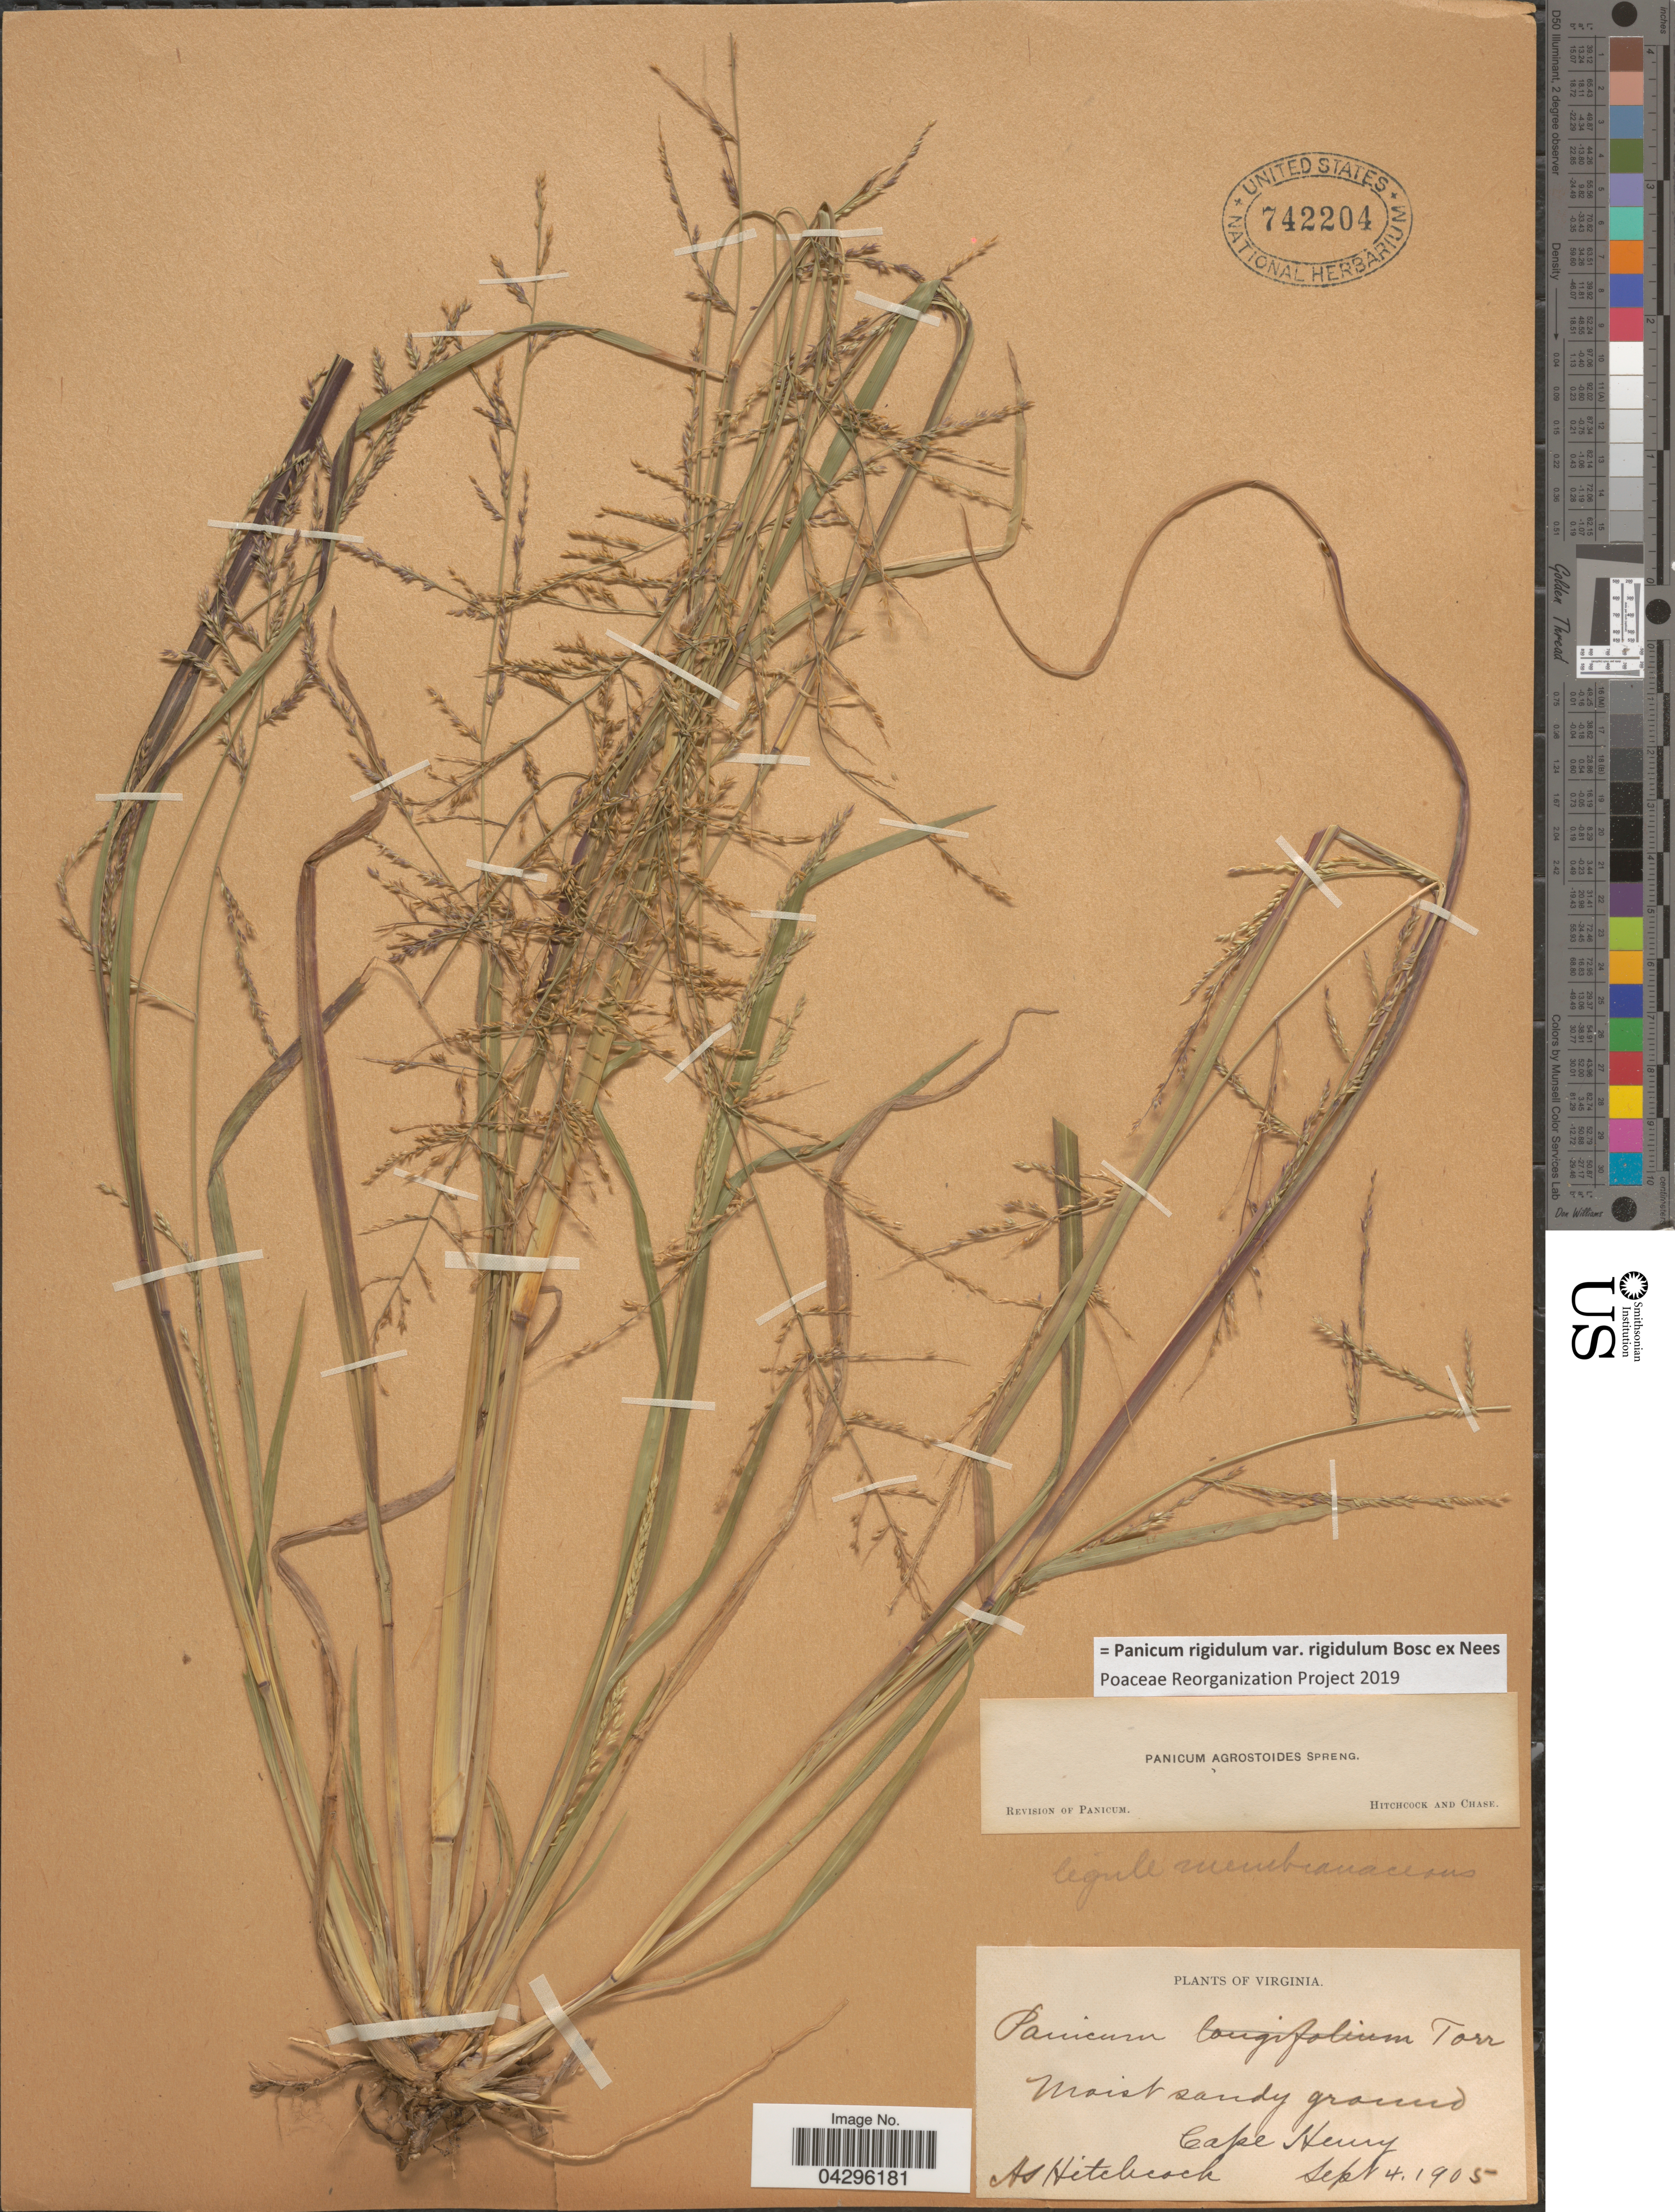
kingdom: Plantae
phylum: Tracheophyta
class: Liliopsida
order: Poales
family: Poaceae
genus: Panicum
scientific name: Panicum rigidulum var. rigidulum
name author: Bosc ex Nees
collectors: A. S. Hitchcock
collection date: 1905-09-04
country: United States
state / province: Virginia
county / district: City of Virginia Beach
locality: Cape Henry.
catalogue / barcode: US 742204